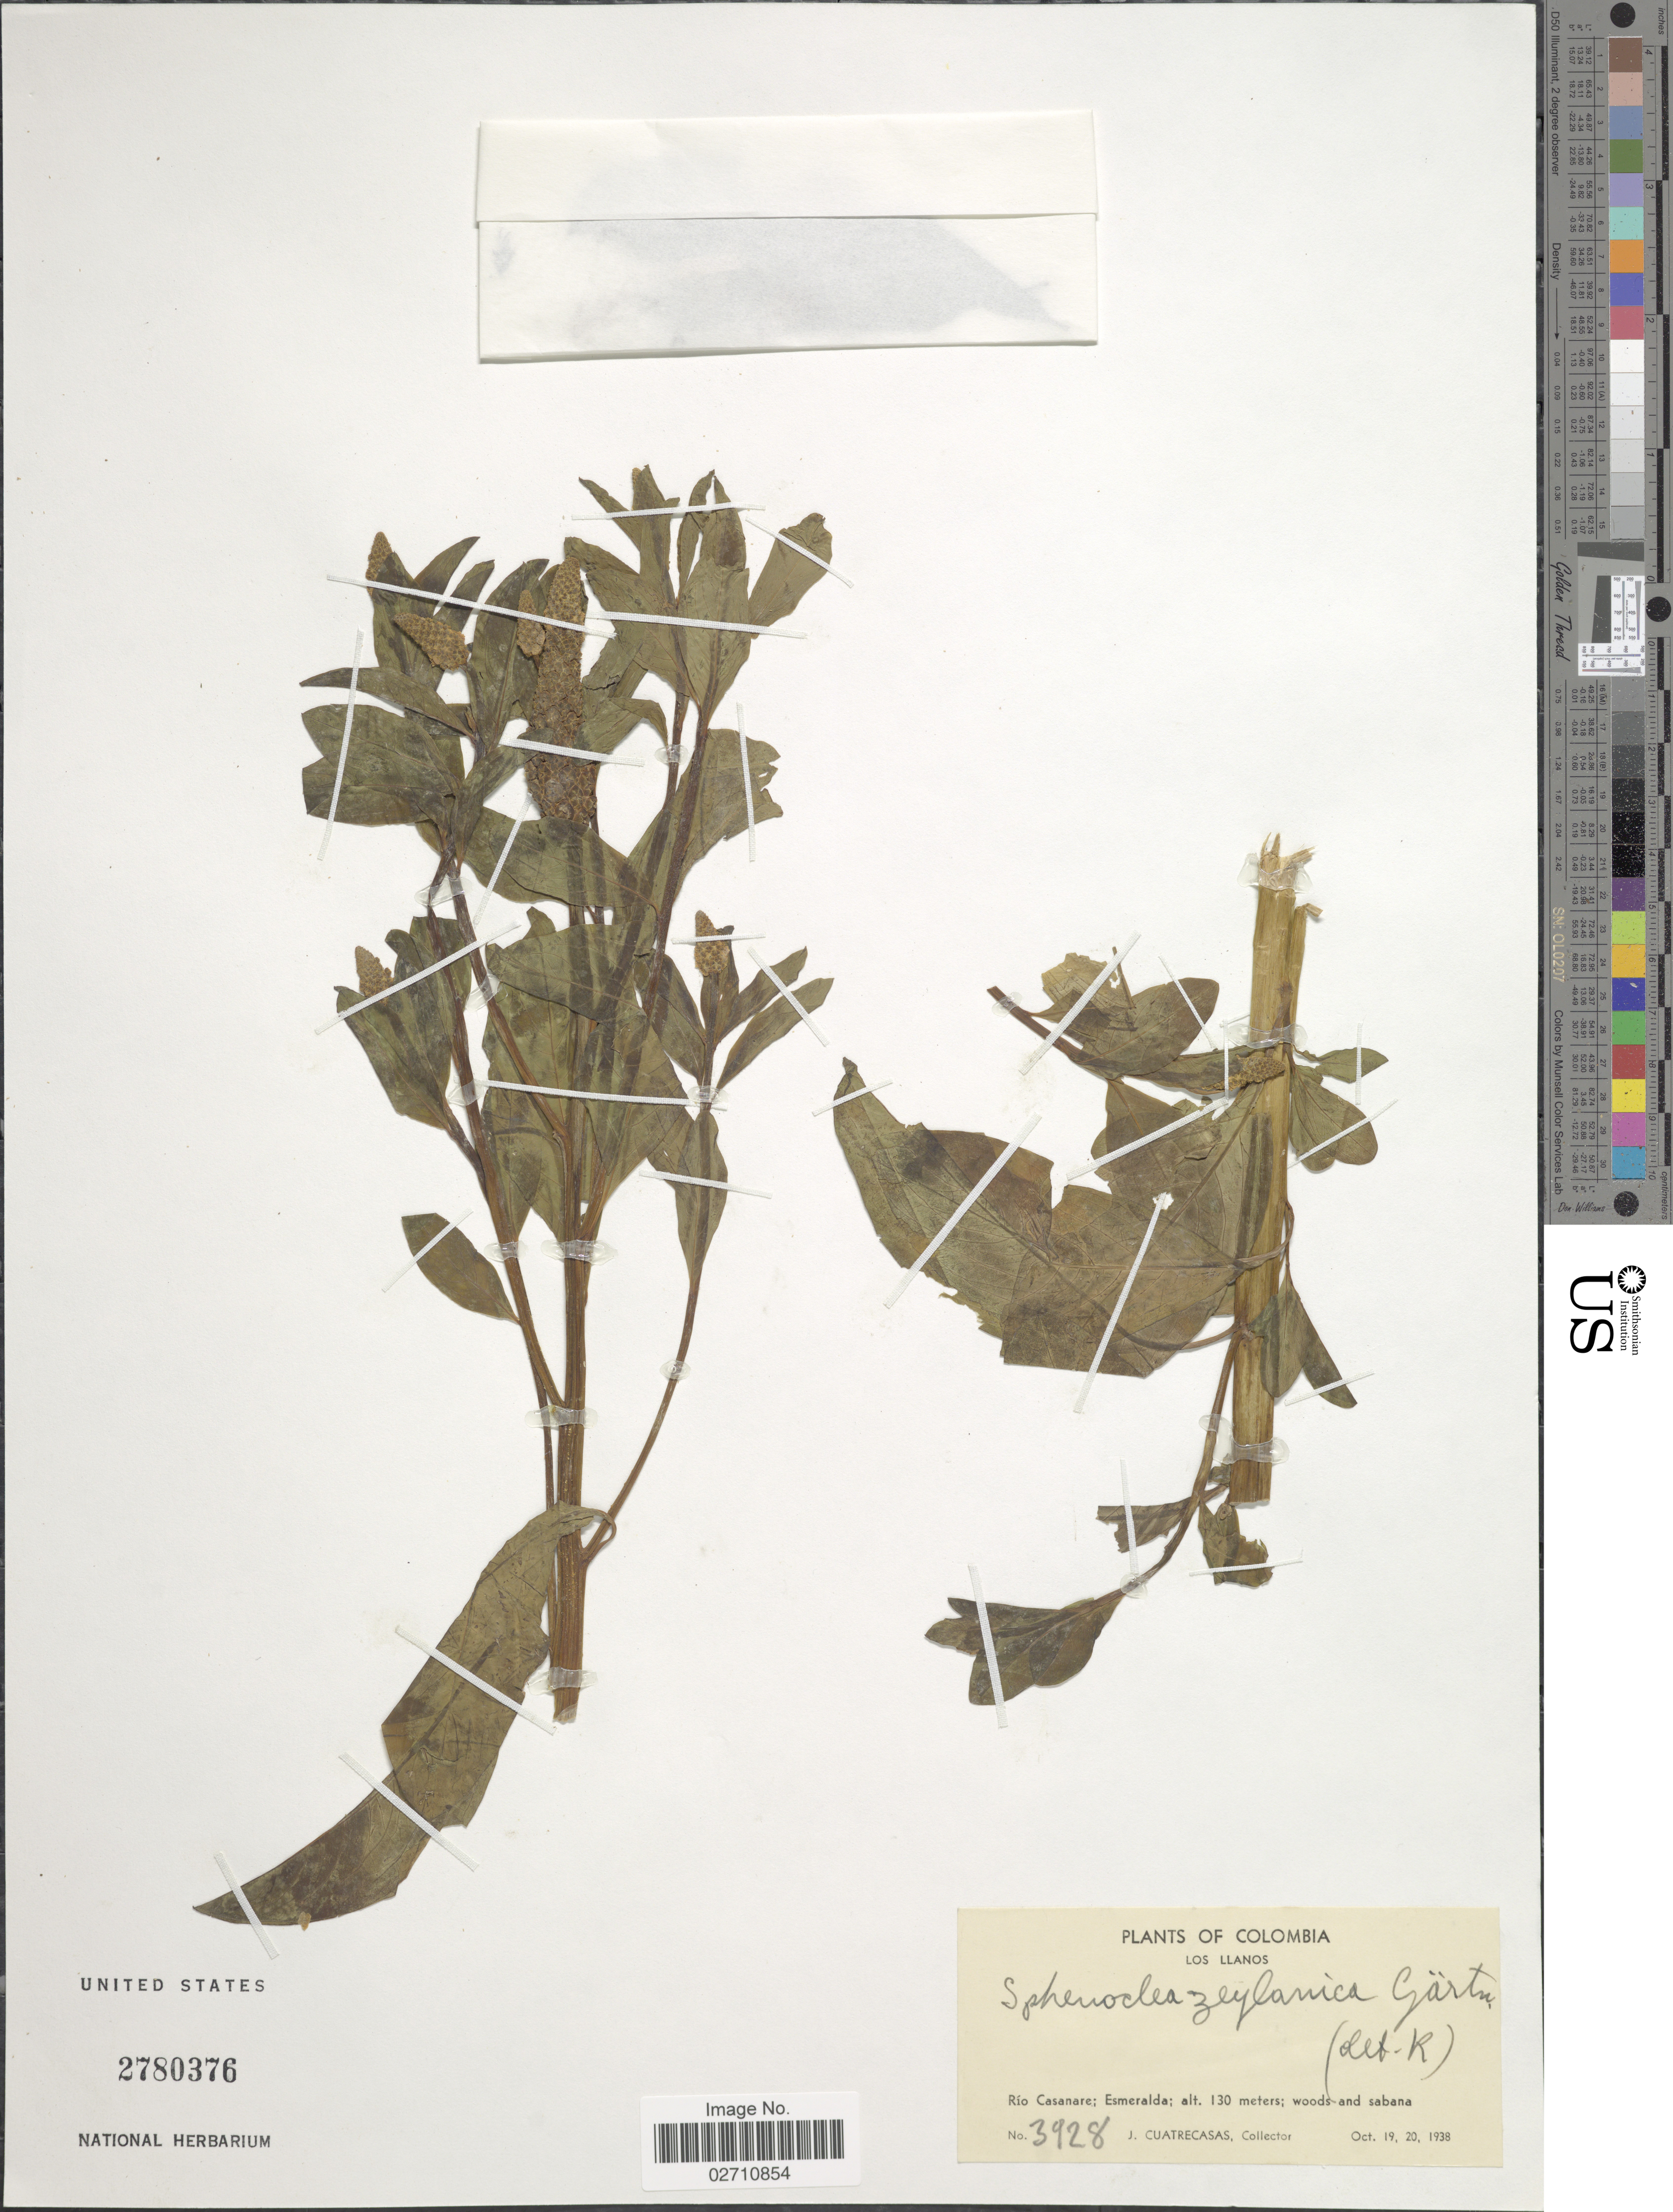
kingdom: Plantae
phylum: Tracheophyta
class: Magnoliopsida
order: Solanales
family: Sphenocleaceae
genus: Sphenoclea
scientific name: Sphenoclea zeylanica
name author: Gaertn.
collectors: J. Cuatrecasas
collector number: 3928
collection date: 1938-10-19/1938-10-20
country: Colombia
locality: Los Llanos. Rio Casanare; Esmeralda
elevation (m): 130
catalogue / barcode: US 2780376